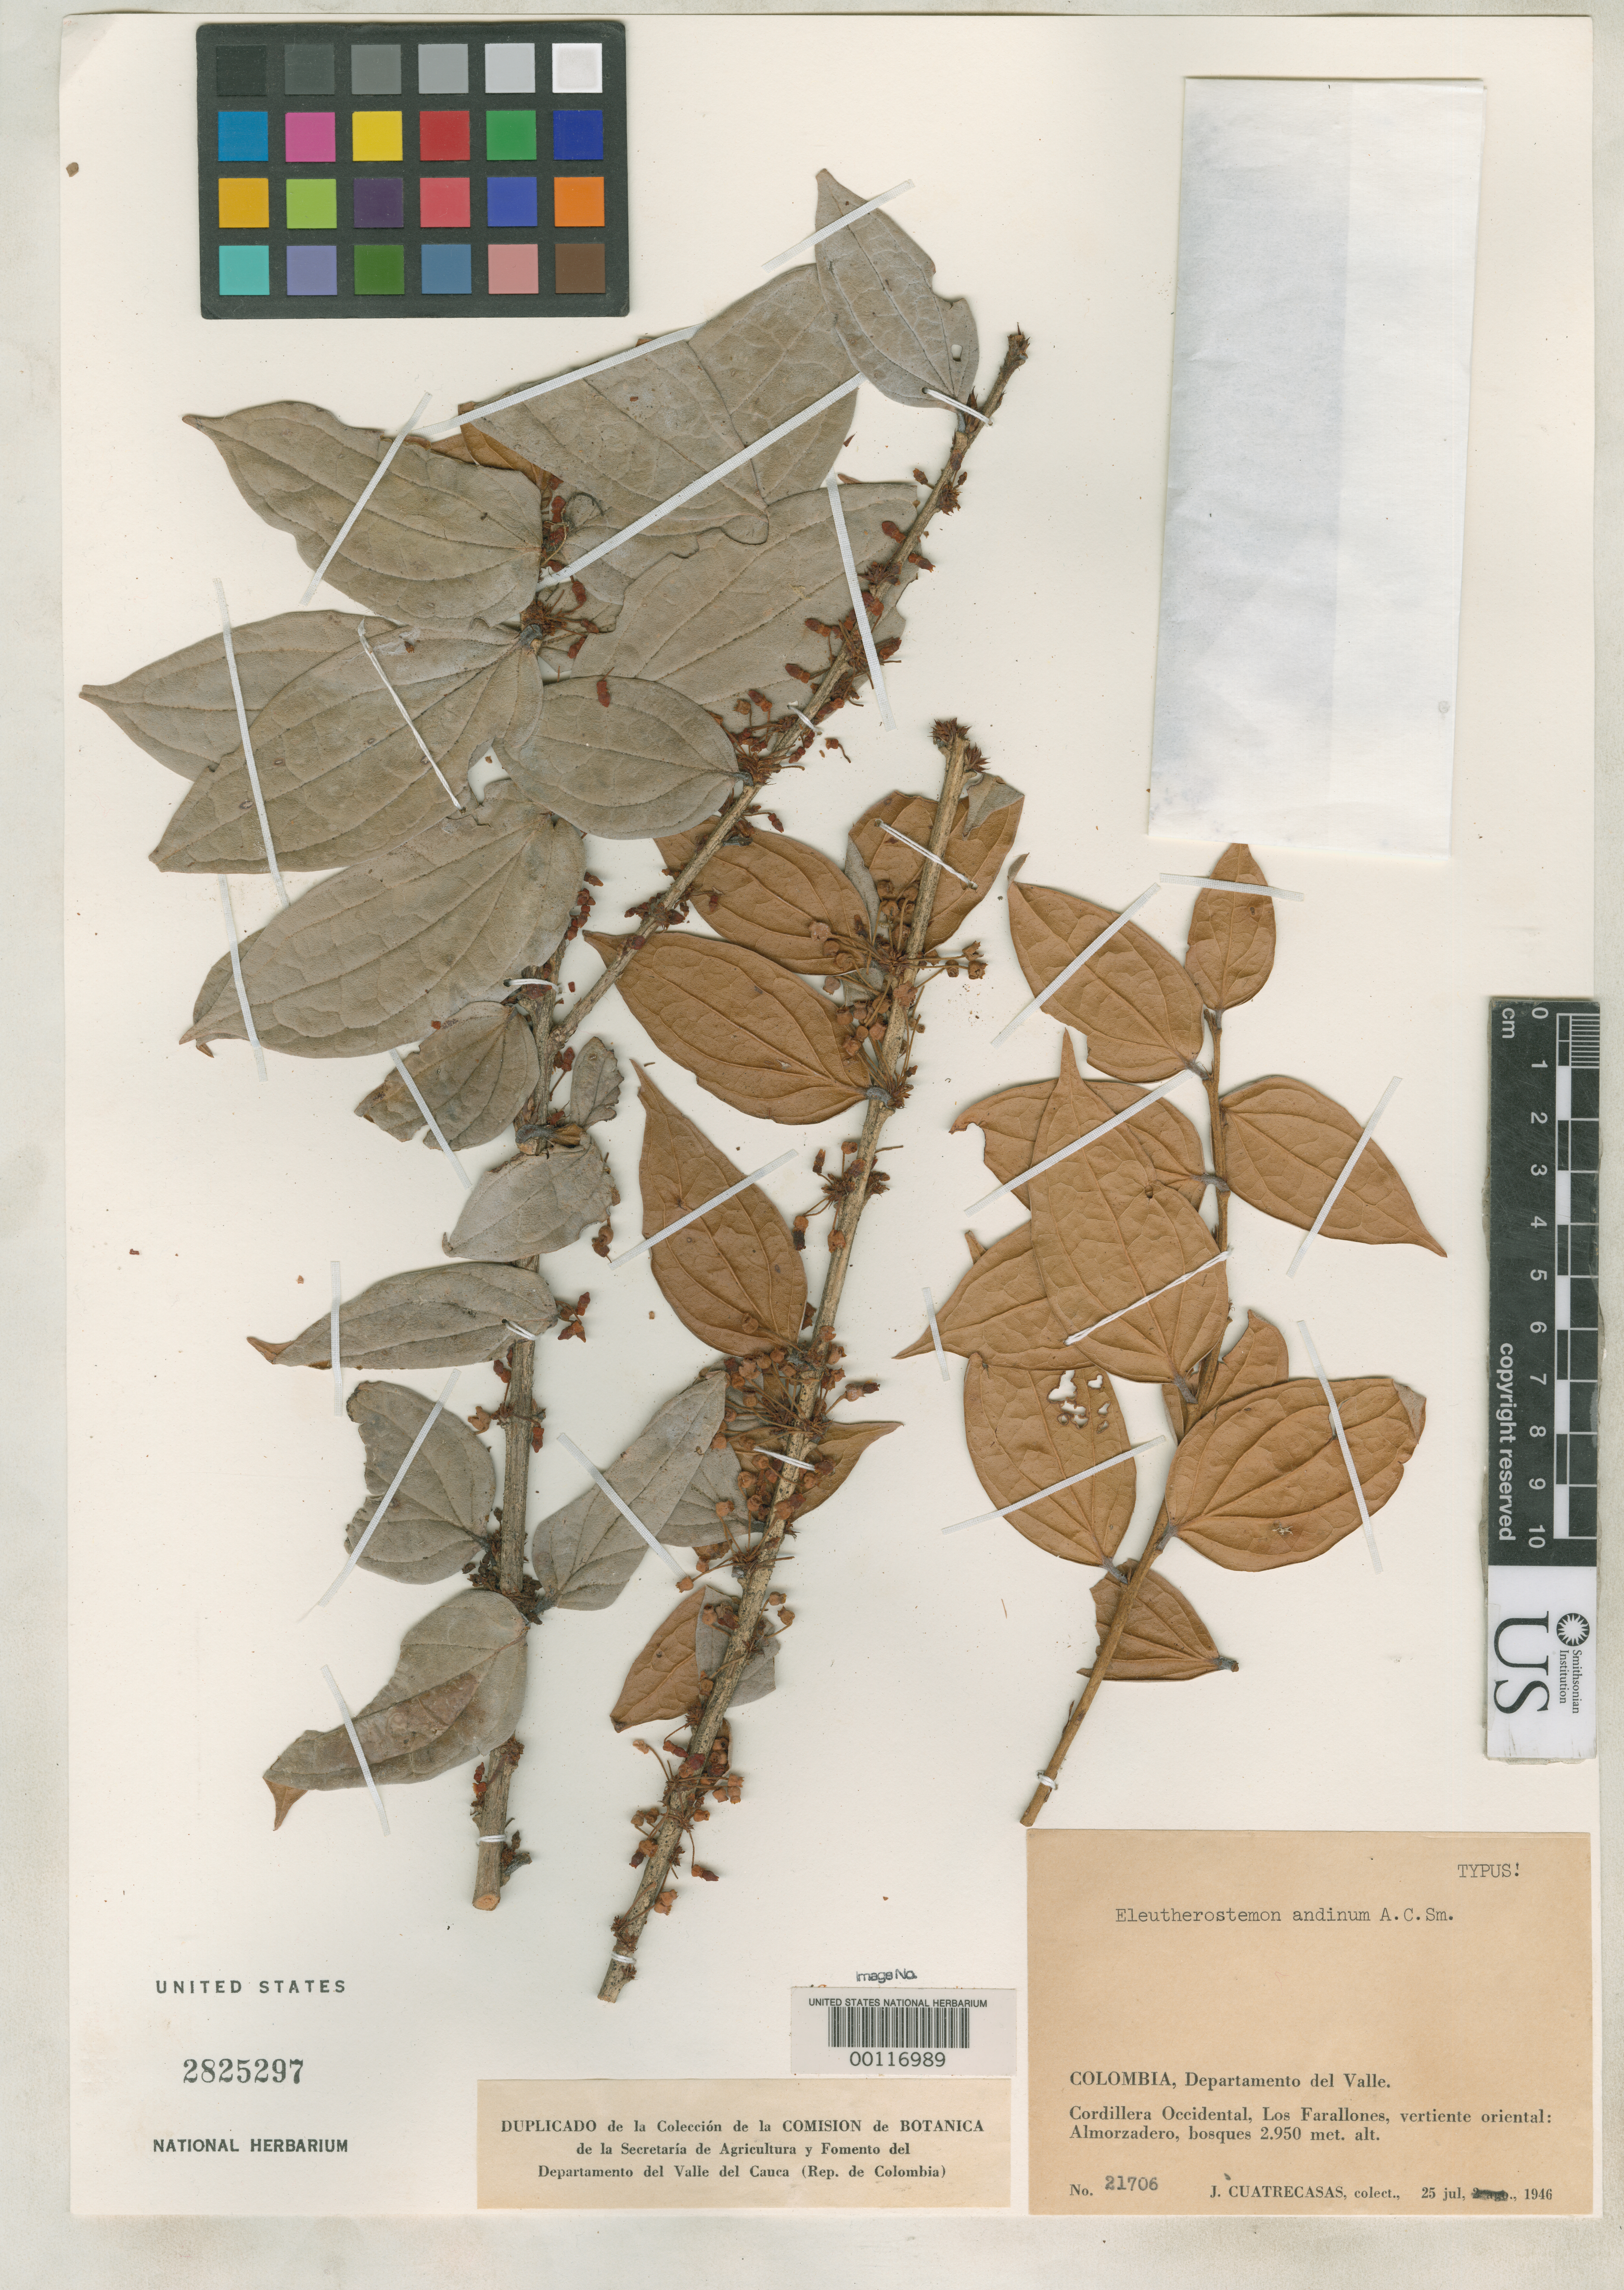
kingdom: Plantae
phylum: Tracheophyta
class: Magnoliopsida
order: Ericales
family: Ericaceae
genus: Eleutherostemon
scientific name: Eleutherostemon andinum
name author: A.C. Sm.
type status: Isotype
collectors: J. Cuatrecasas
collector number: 21706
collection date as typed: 25 Jul 1946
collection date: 1946-07-25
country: Colombia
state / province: Valle del Cauca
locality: Los Farallones, Almorzadero, western Cordillera.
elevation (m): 2950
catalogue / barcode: US 2825297